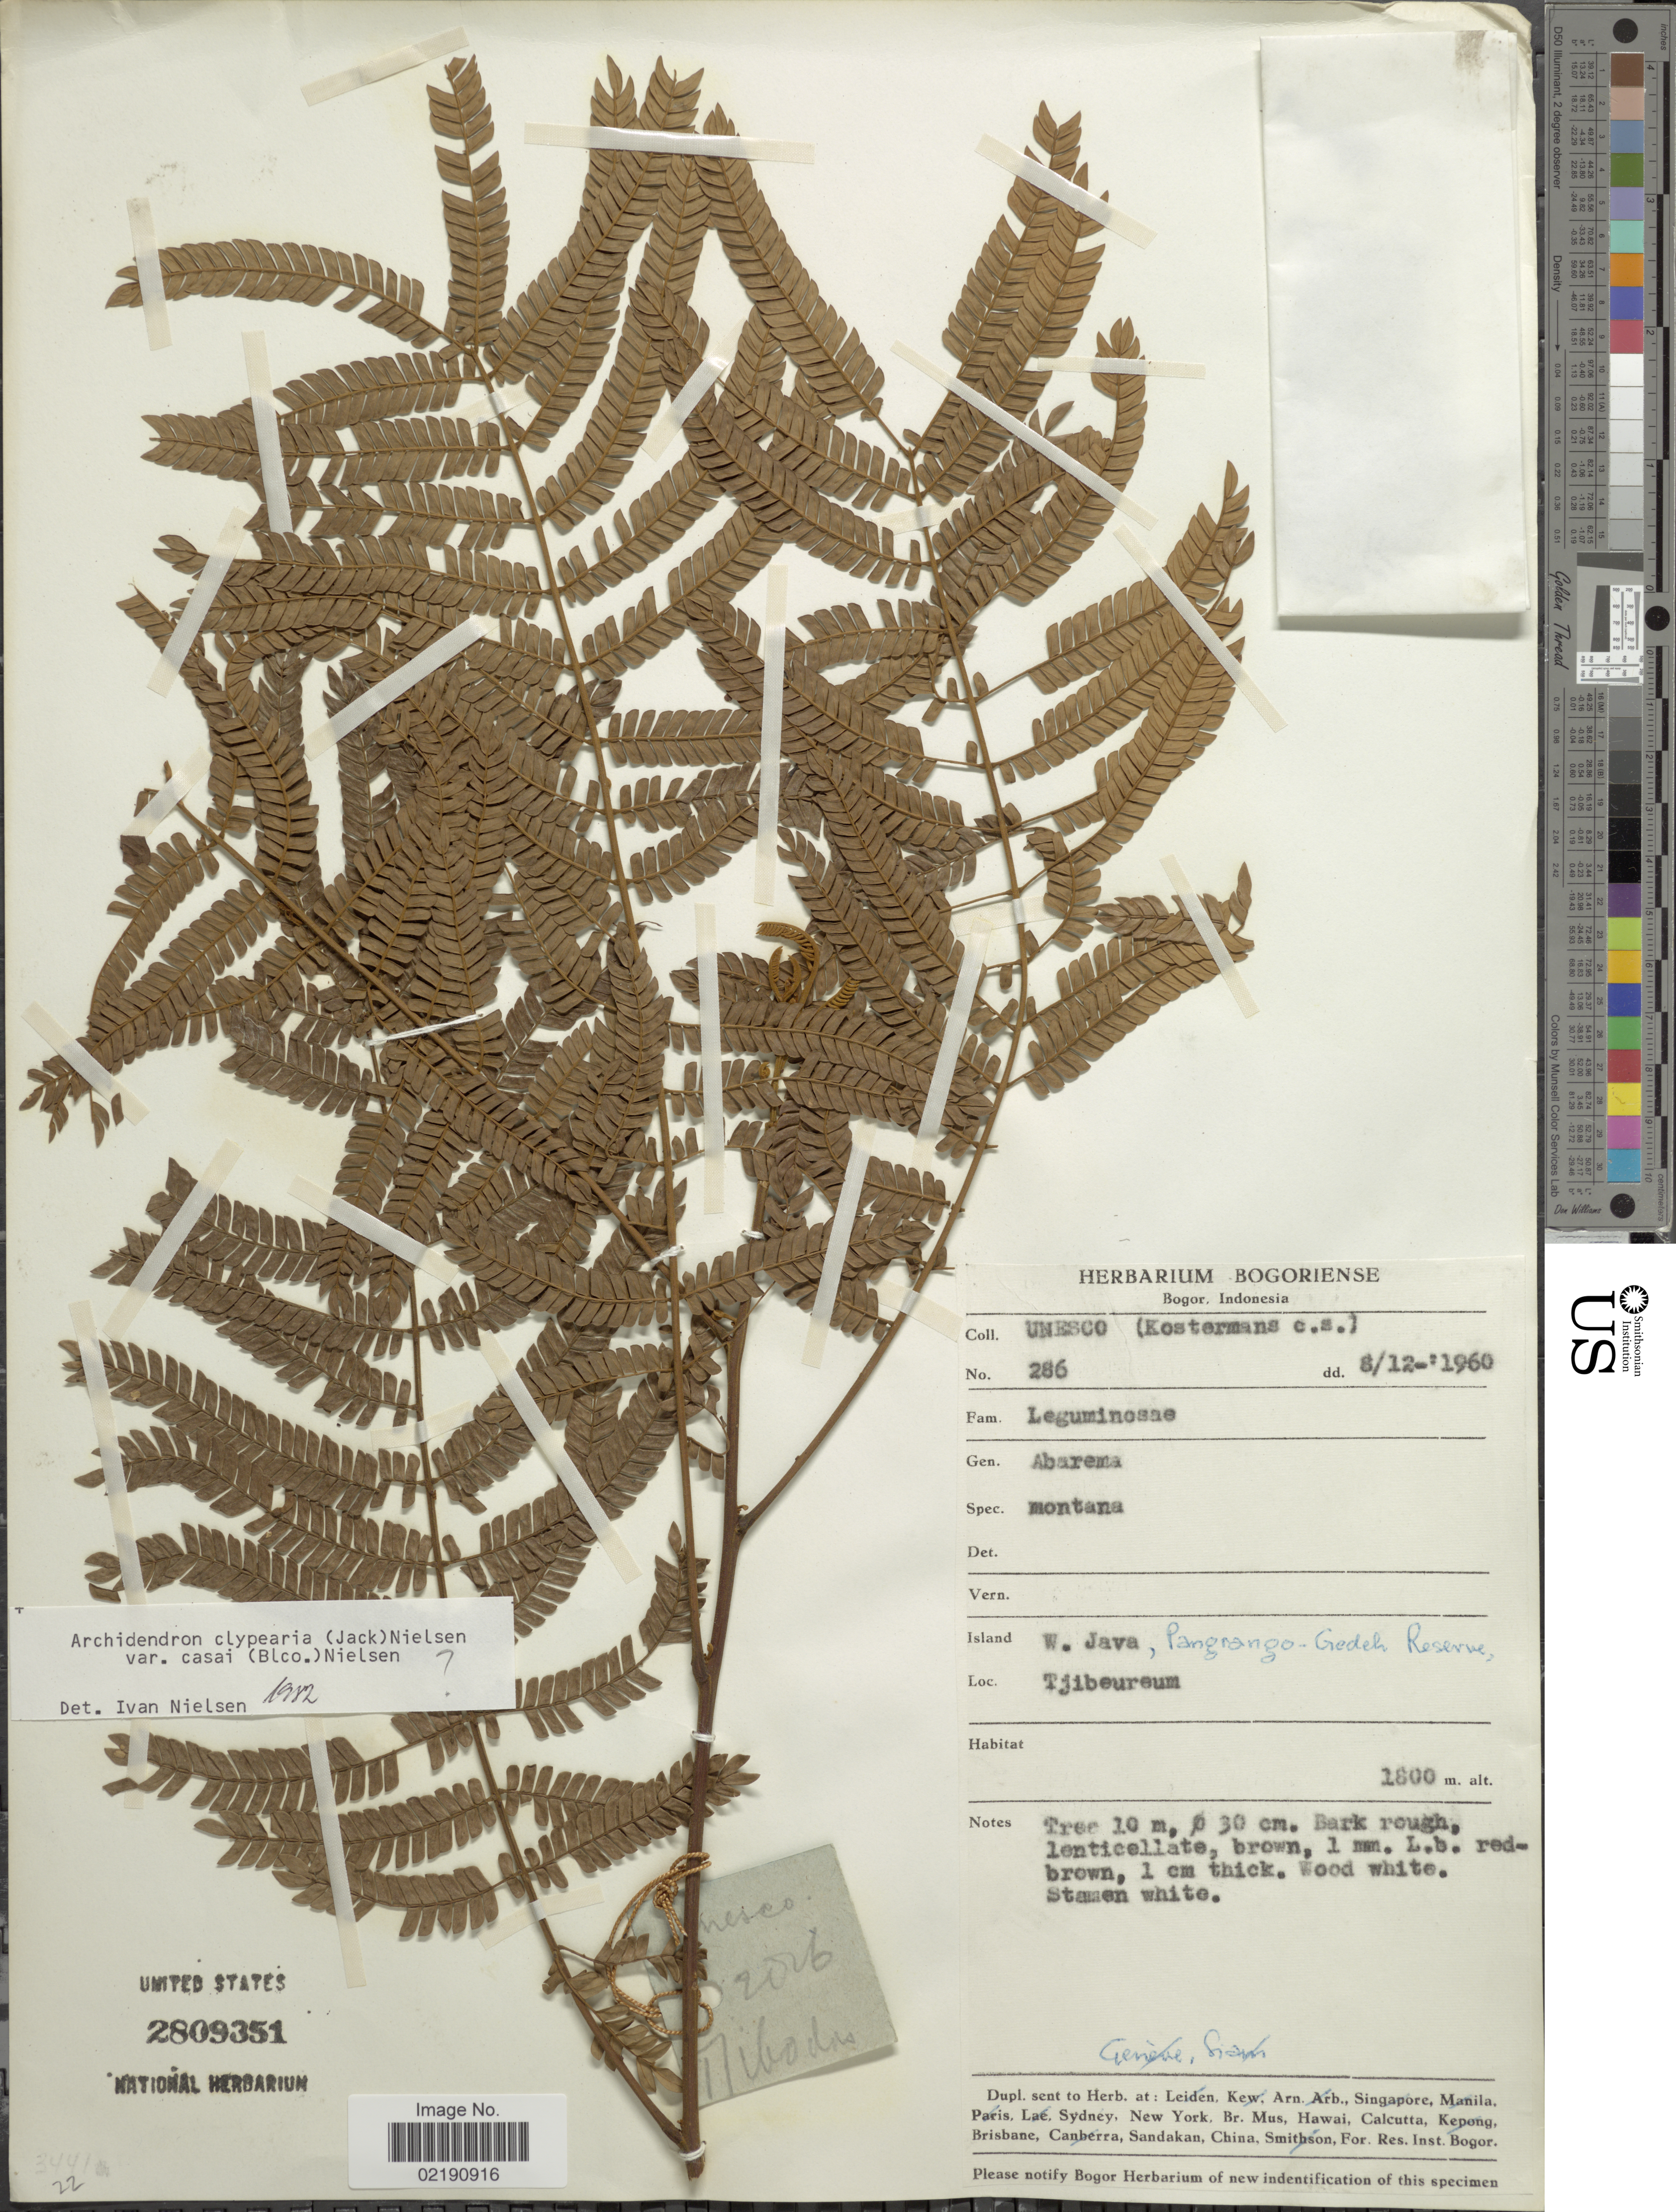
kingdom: Plantae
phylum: Tracheophyta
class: Magnoliopsida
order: Fabales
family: Fabaceae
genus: Archidendron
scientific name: Archidendron clypearia var. casai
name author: (Blanco) I.C. Nielsen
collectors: UNESCO & Kostermans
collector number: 286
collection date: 1960-12-08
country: Indonesia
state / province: Java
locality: W. Java, Pangrango-Gedeh Reserve, Tjibeureum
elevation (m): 1800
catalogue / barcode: US 2809351